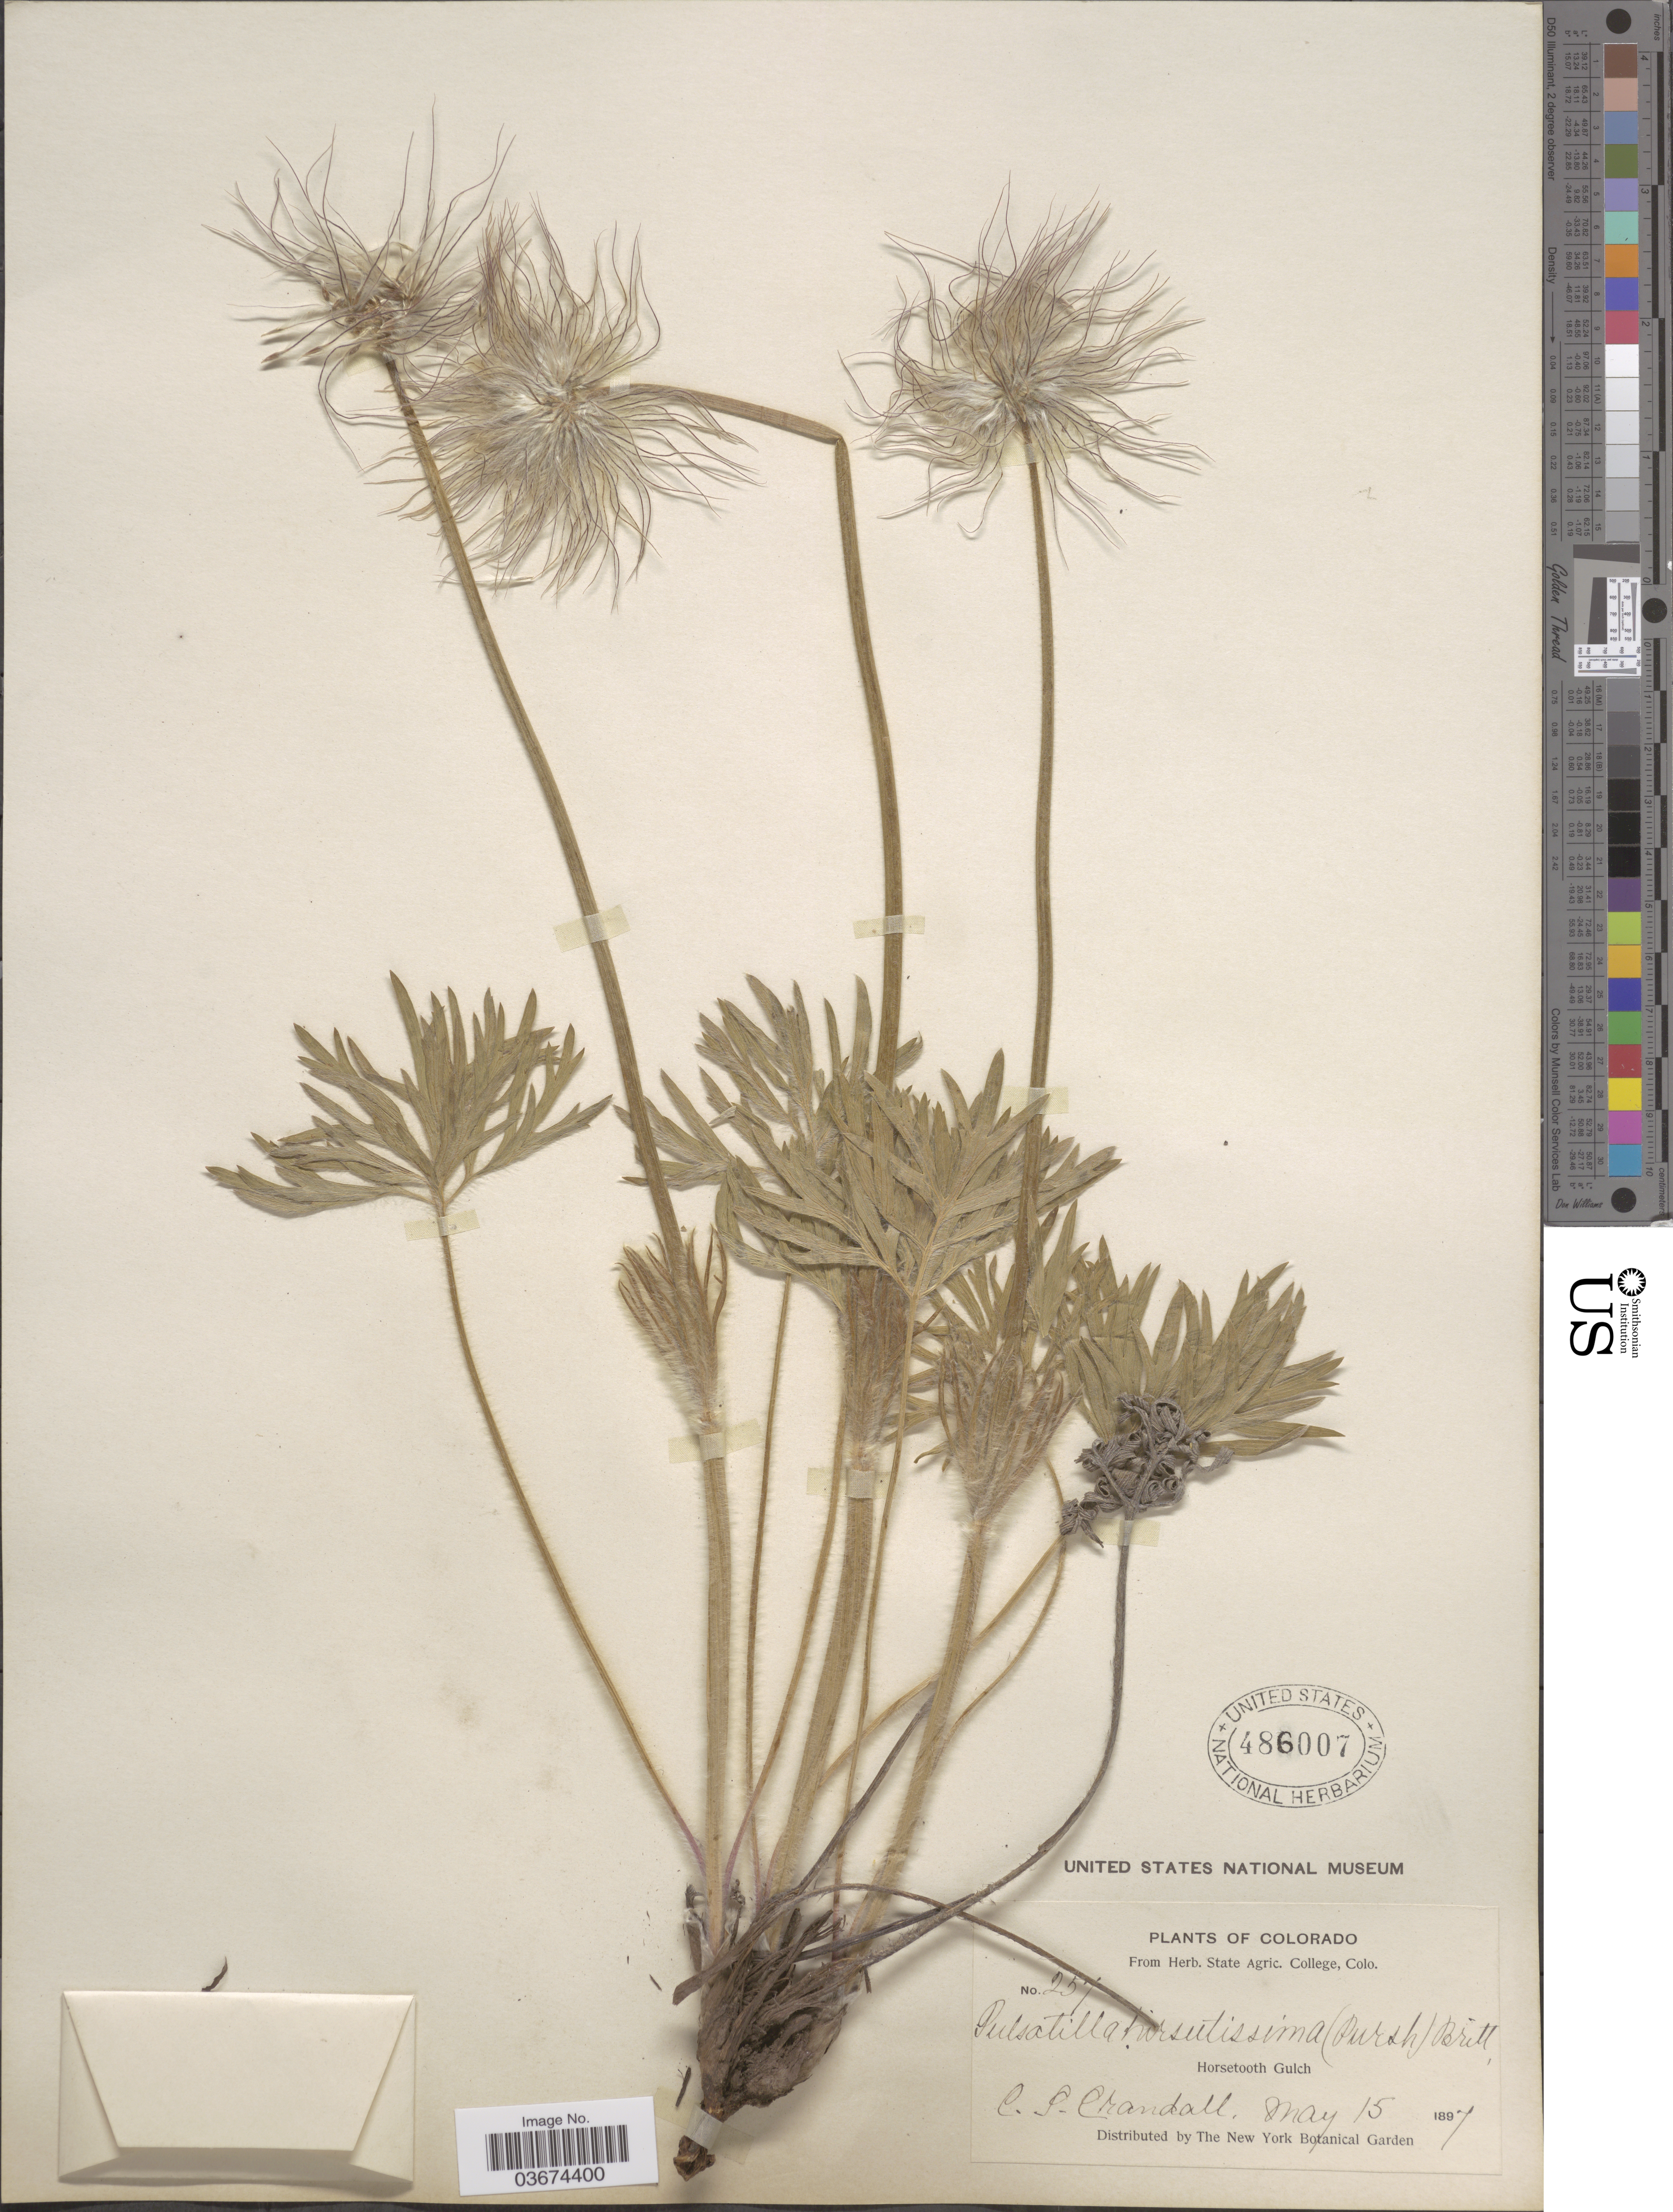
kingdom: Plantae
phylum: Tracheophyta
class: Magnoliopsida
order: Ranunculales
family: Ranunculaceae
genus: Pulsatilla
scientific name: Pulsatilla nuttalliana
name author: (DC.) Bercht. & J. Presl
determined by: Strong, Mark T., (BOT), Smithsonian Institution - National Museum of Natural History (UNITED STATES)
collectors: C. Crandall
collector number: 257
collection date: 1897-05-15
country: United States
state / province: Colorado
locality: Horsetooth Gulch.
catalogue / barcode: US 486007